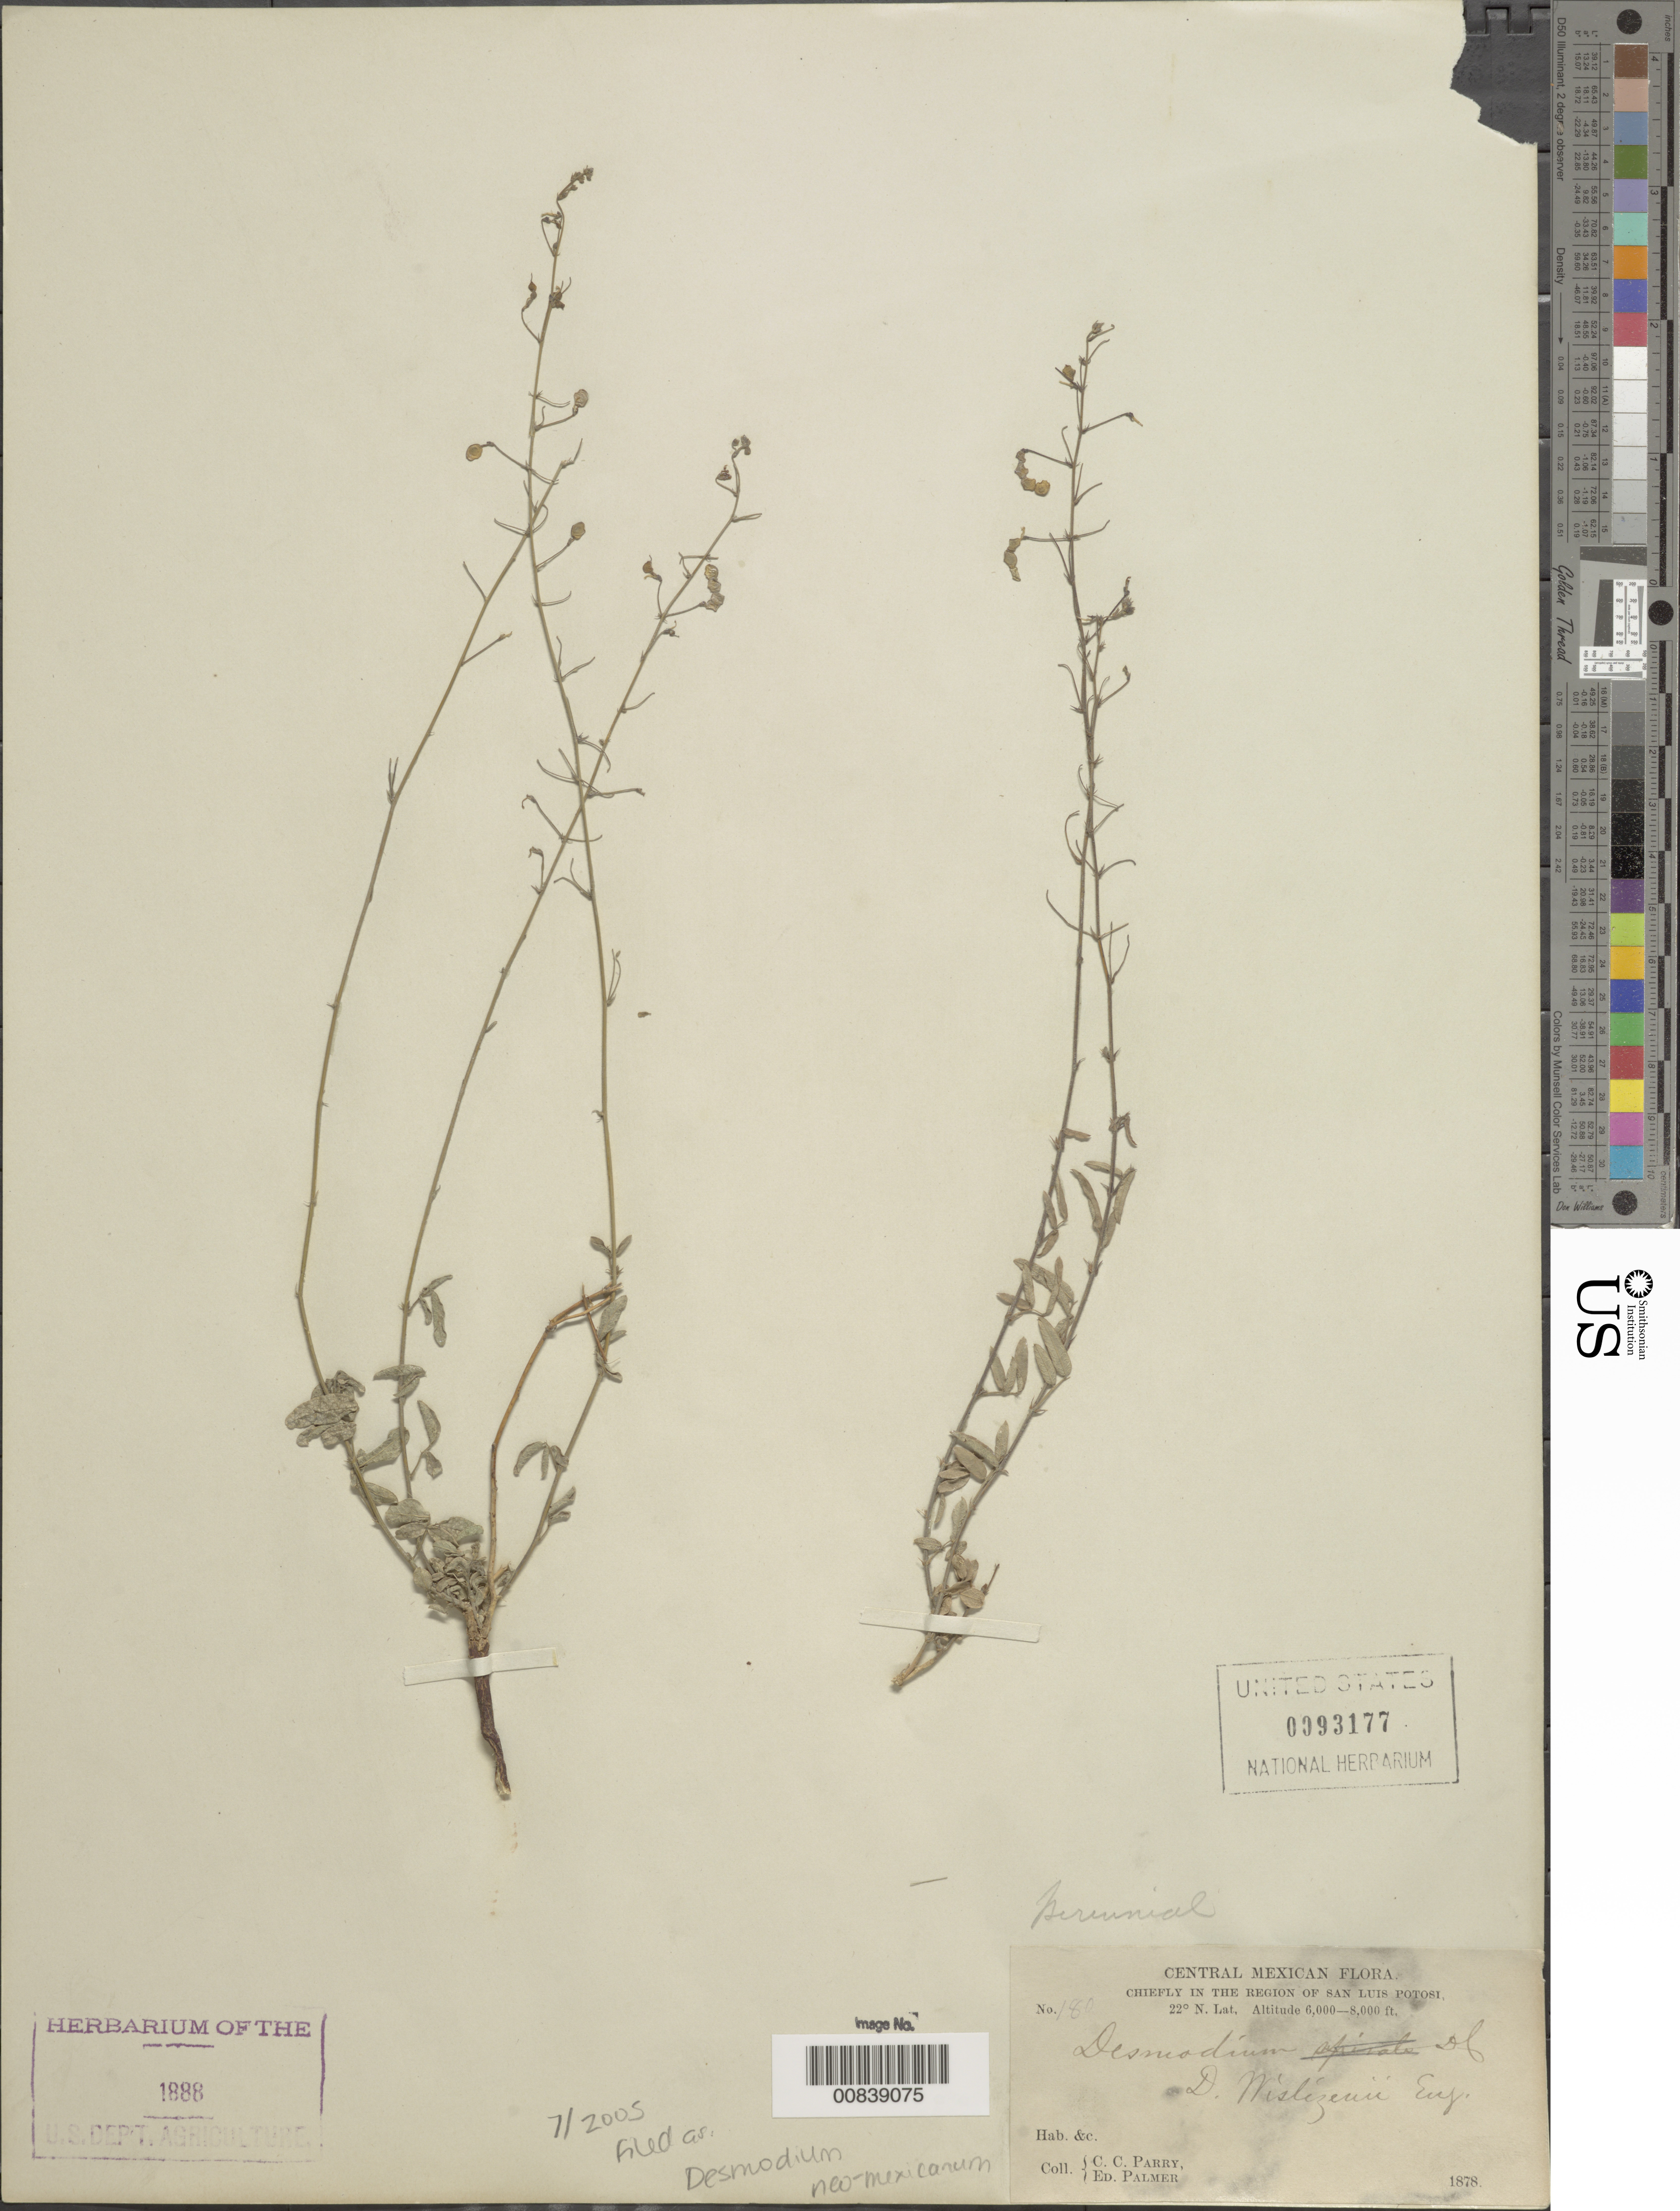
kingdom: Plantae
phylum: Tracheophyta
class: Magnoliopsida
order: Fabales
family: Fabaceae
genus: Desmodium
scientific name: Desmodium neomexicanum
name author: A. Gray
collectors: C. C. Parry & E. Palmer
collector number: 180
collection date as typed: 1878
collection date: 1878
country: Mexico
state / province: San Luis Potosí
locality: Chiefly in the region of San Luis Potosí.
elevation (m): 1829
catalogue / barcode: US 93177